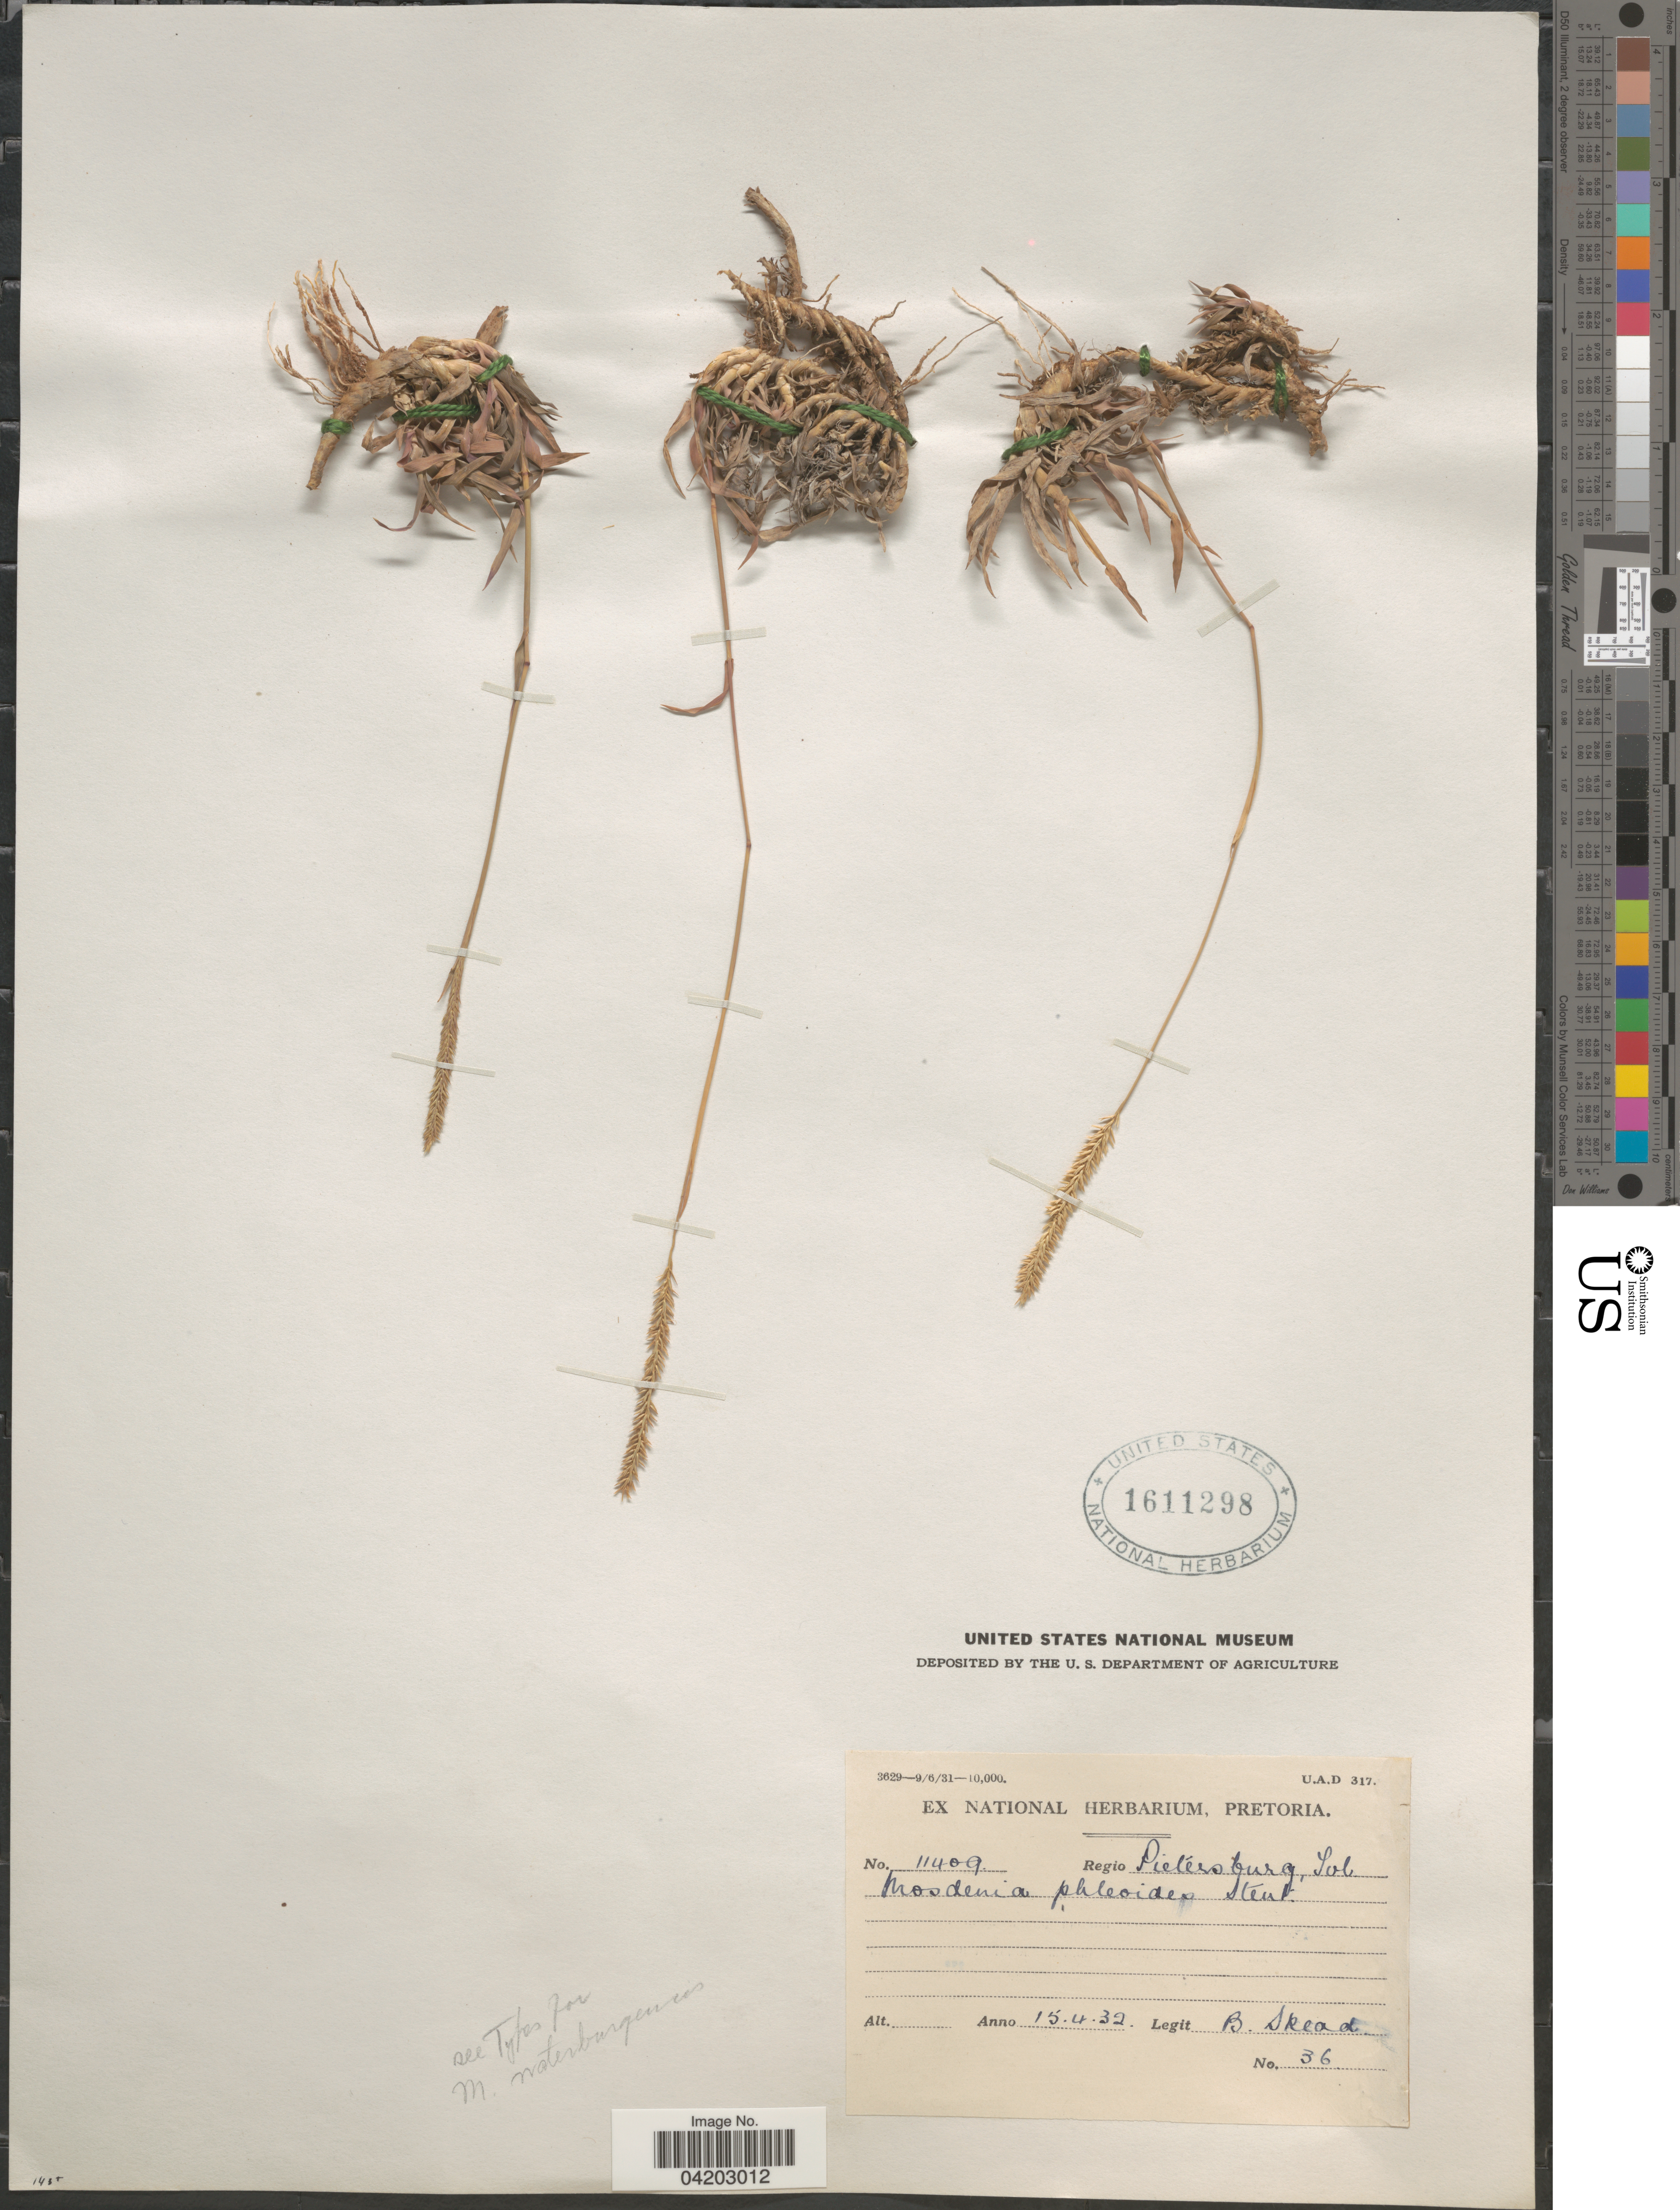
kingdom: Plantae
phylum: Tracheophyta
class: Liliopsida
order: Poales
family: Poaceae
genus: Mosdenia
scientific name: Mosdenia leptostachys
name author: (Ficalho & Hiern) Clayton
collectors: B. Skead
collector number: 36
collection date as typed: Transcribed d/m/y: 15/4/32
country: South Africa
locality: Regio Pietersburg, Tvl.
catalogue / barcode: US 1611298